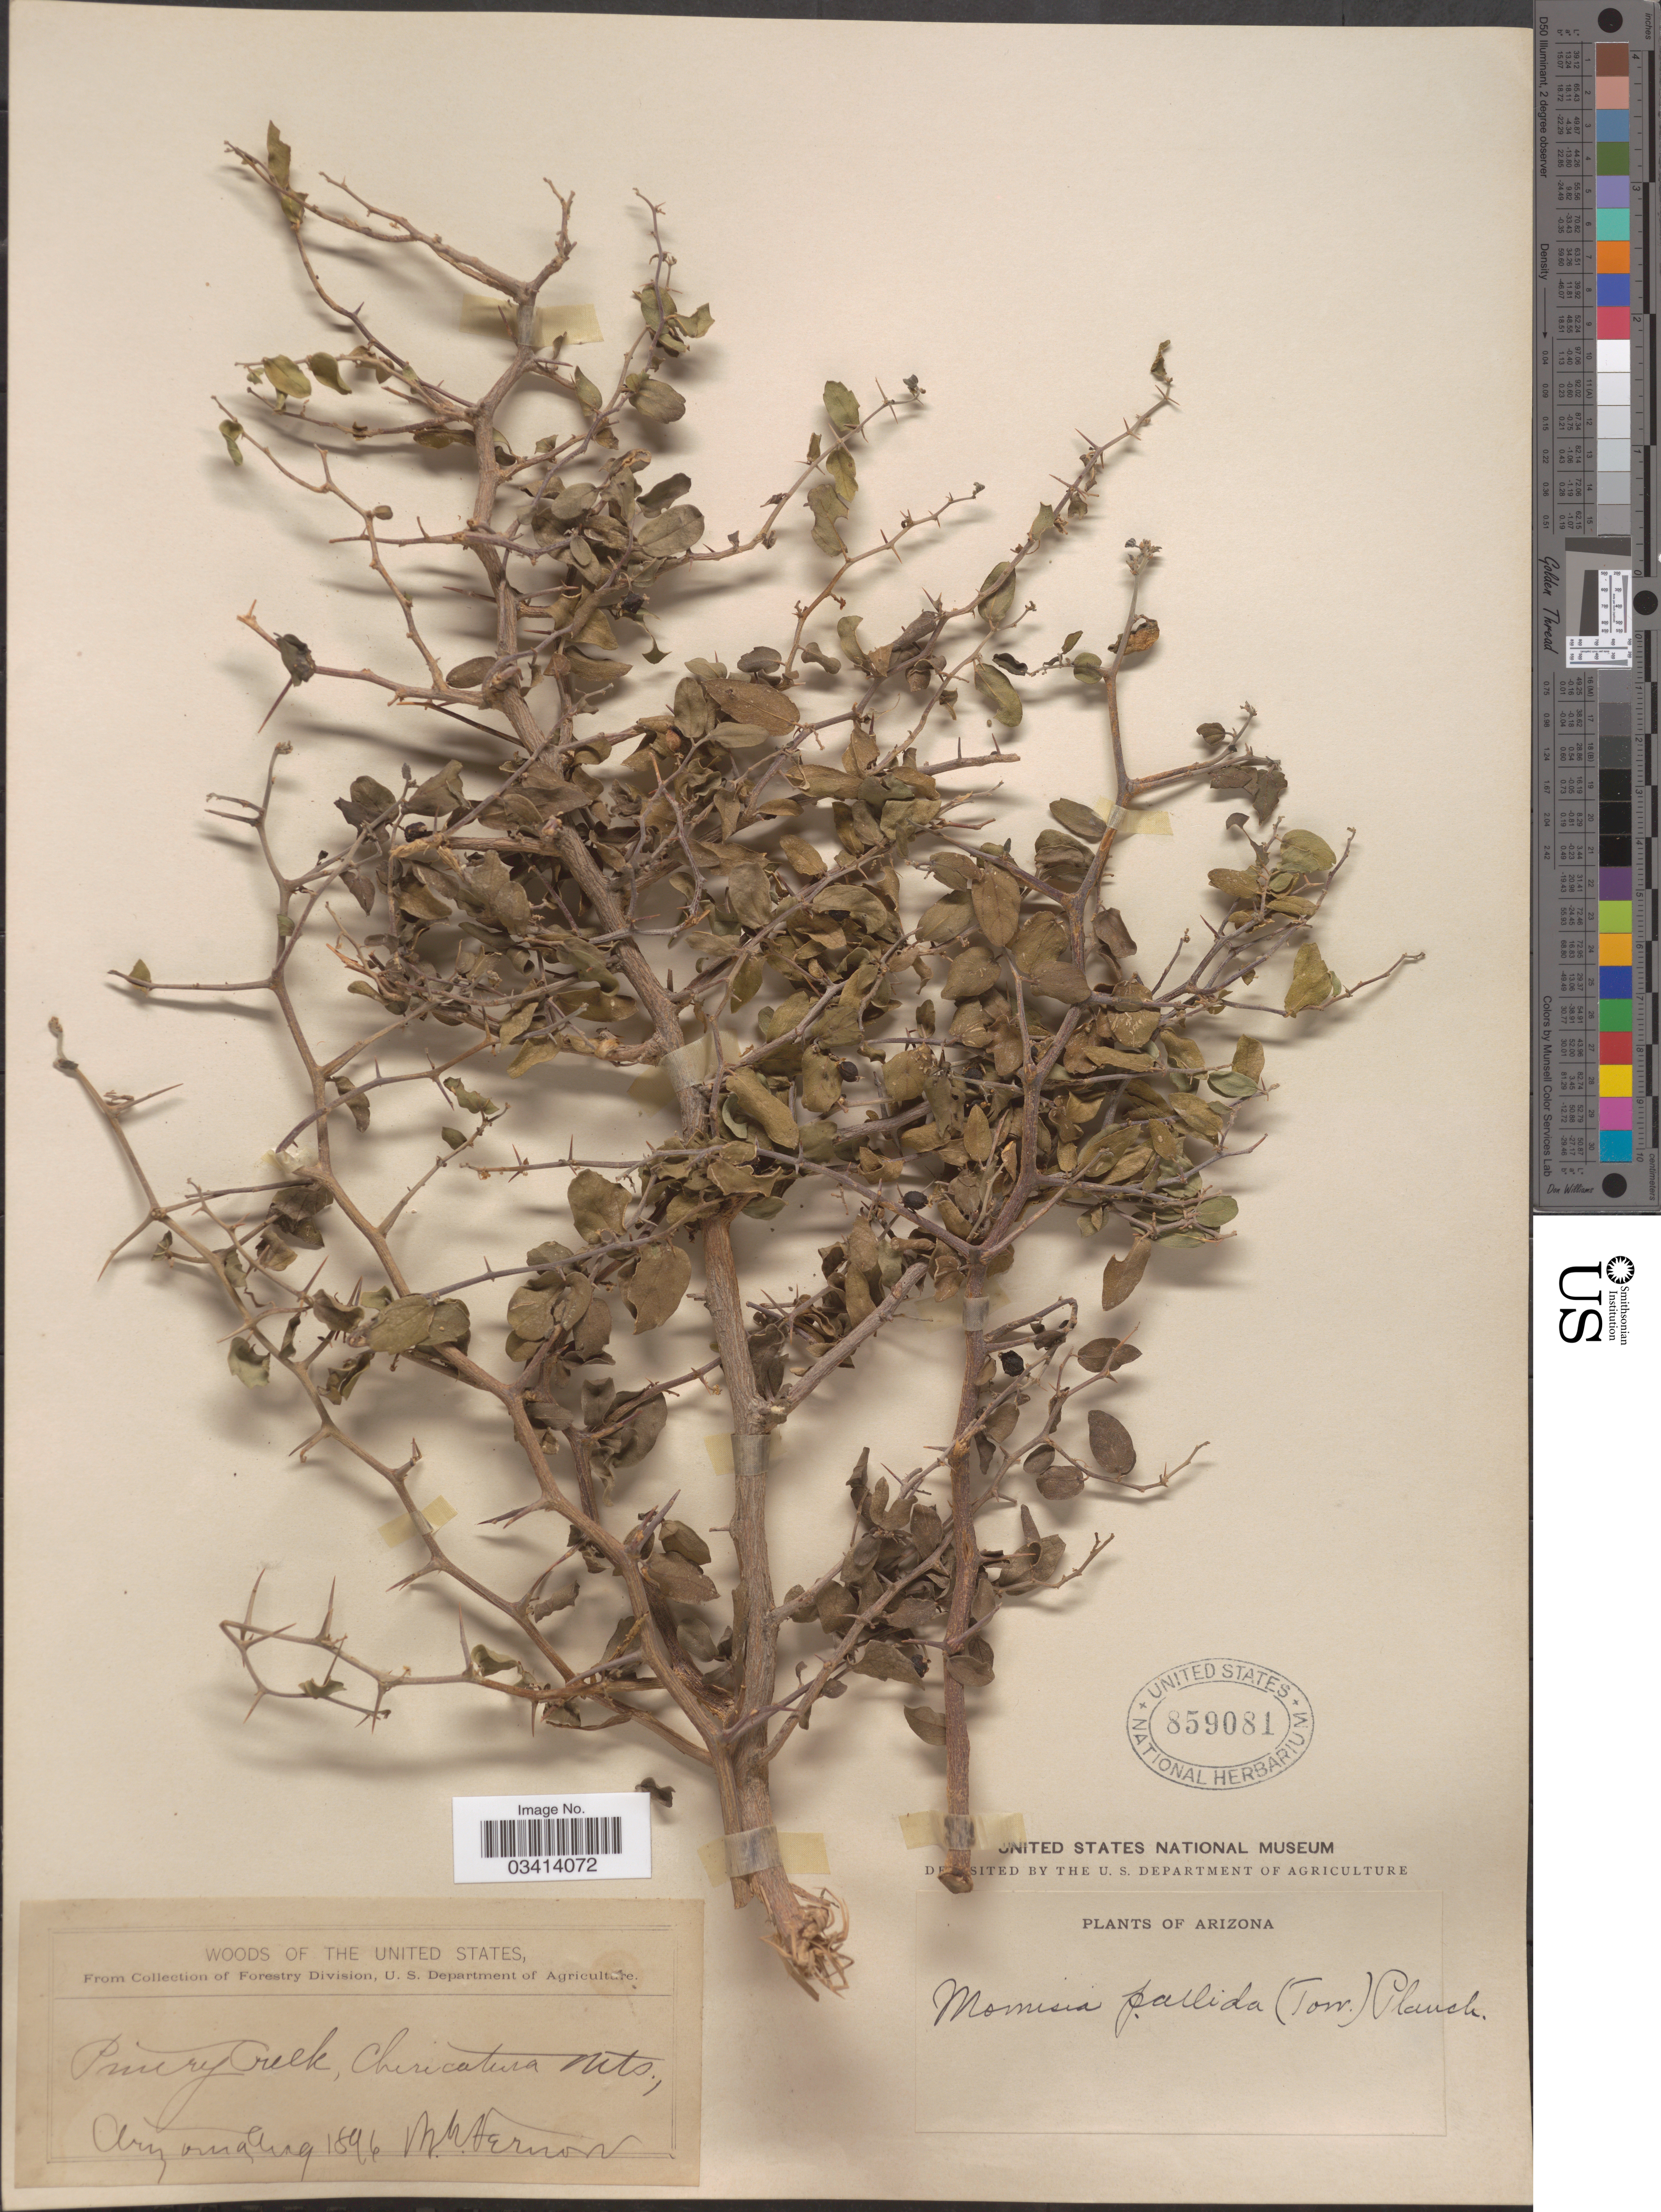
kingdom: Plantae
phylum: Tracheophyta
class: Magnoliopsida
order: Rosales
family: Cannabaceae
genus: Celtis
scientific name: Celtis pallida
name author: Torr. in Emory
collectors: B. Fernow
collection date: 1896-08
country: United States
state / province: Arizona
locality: Pinery Creek. Chiricahua Mts.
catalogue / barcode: US 859081